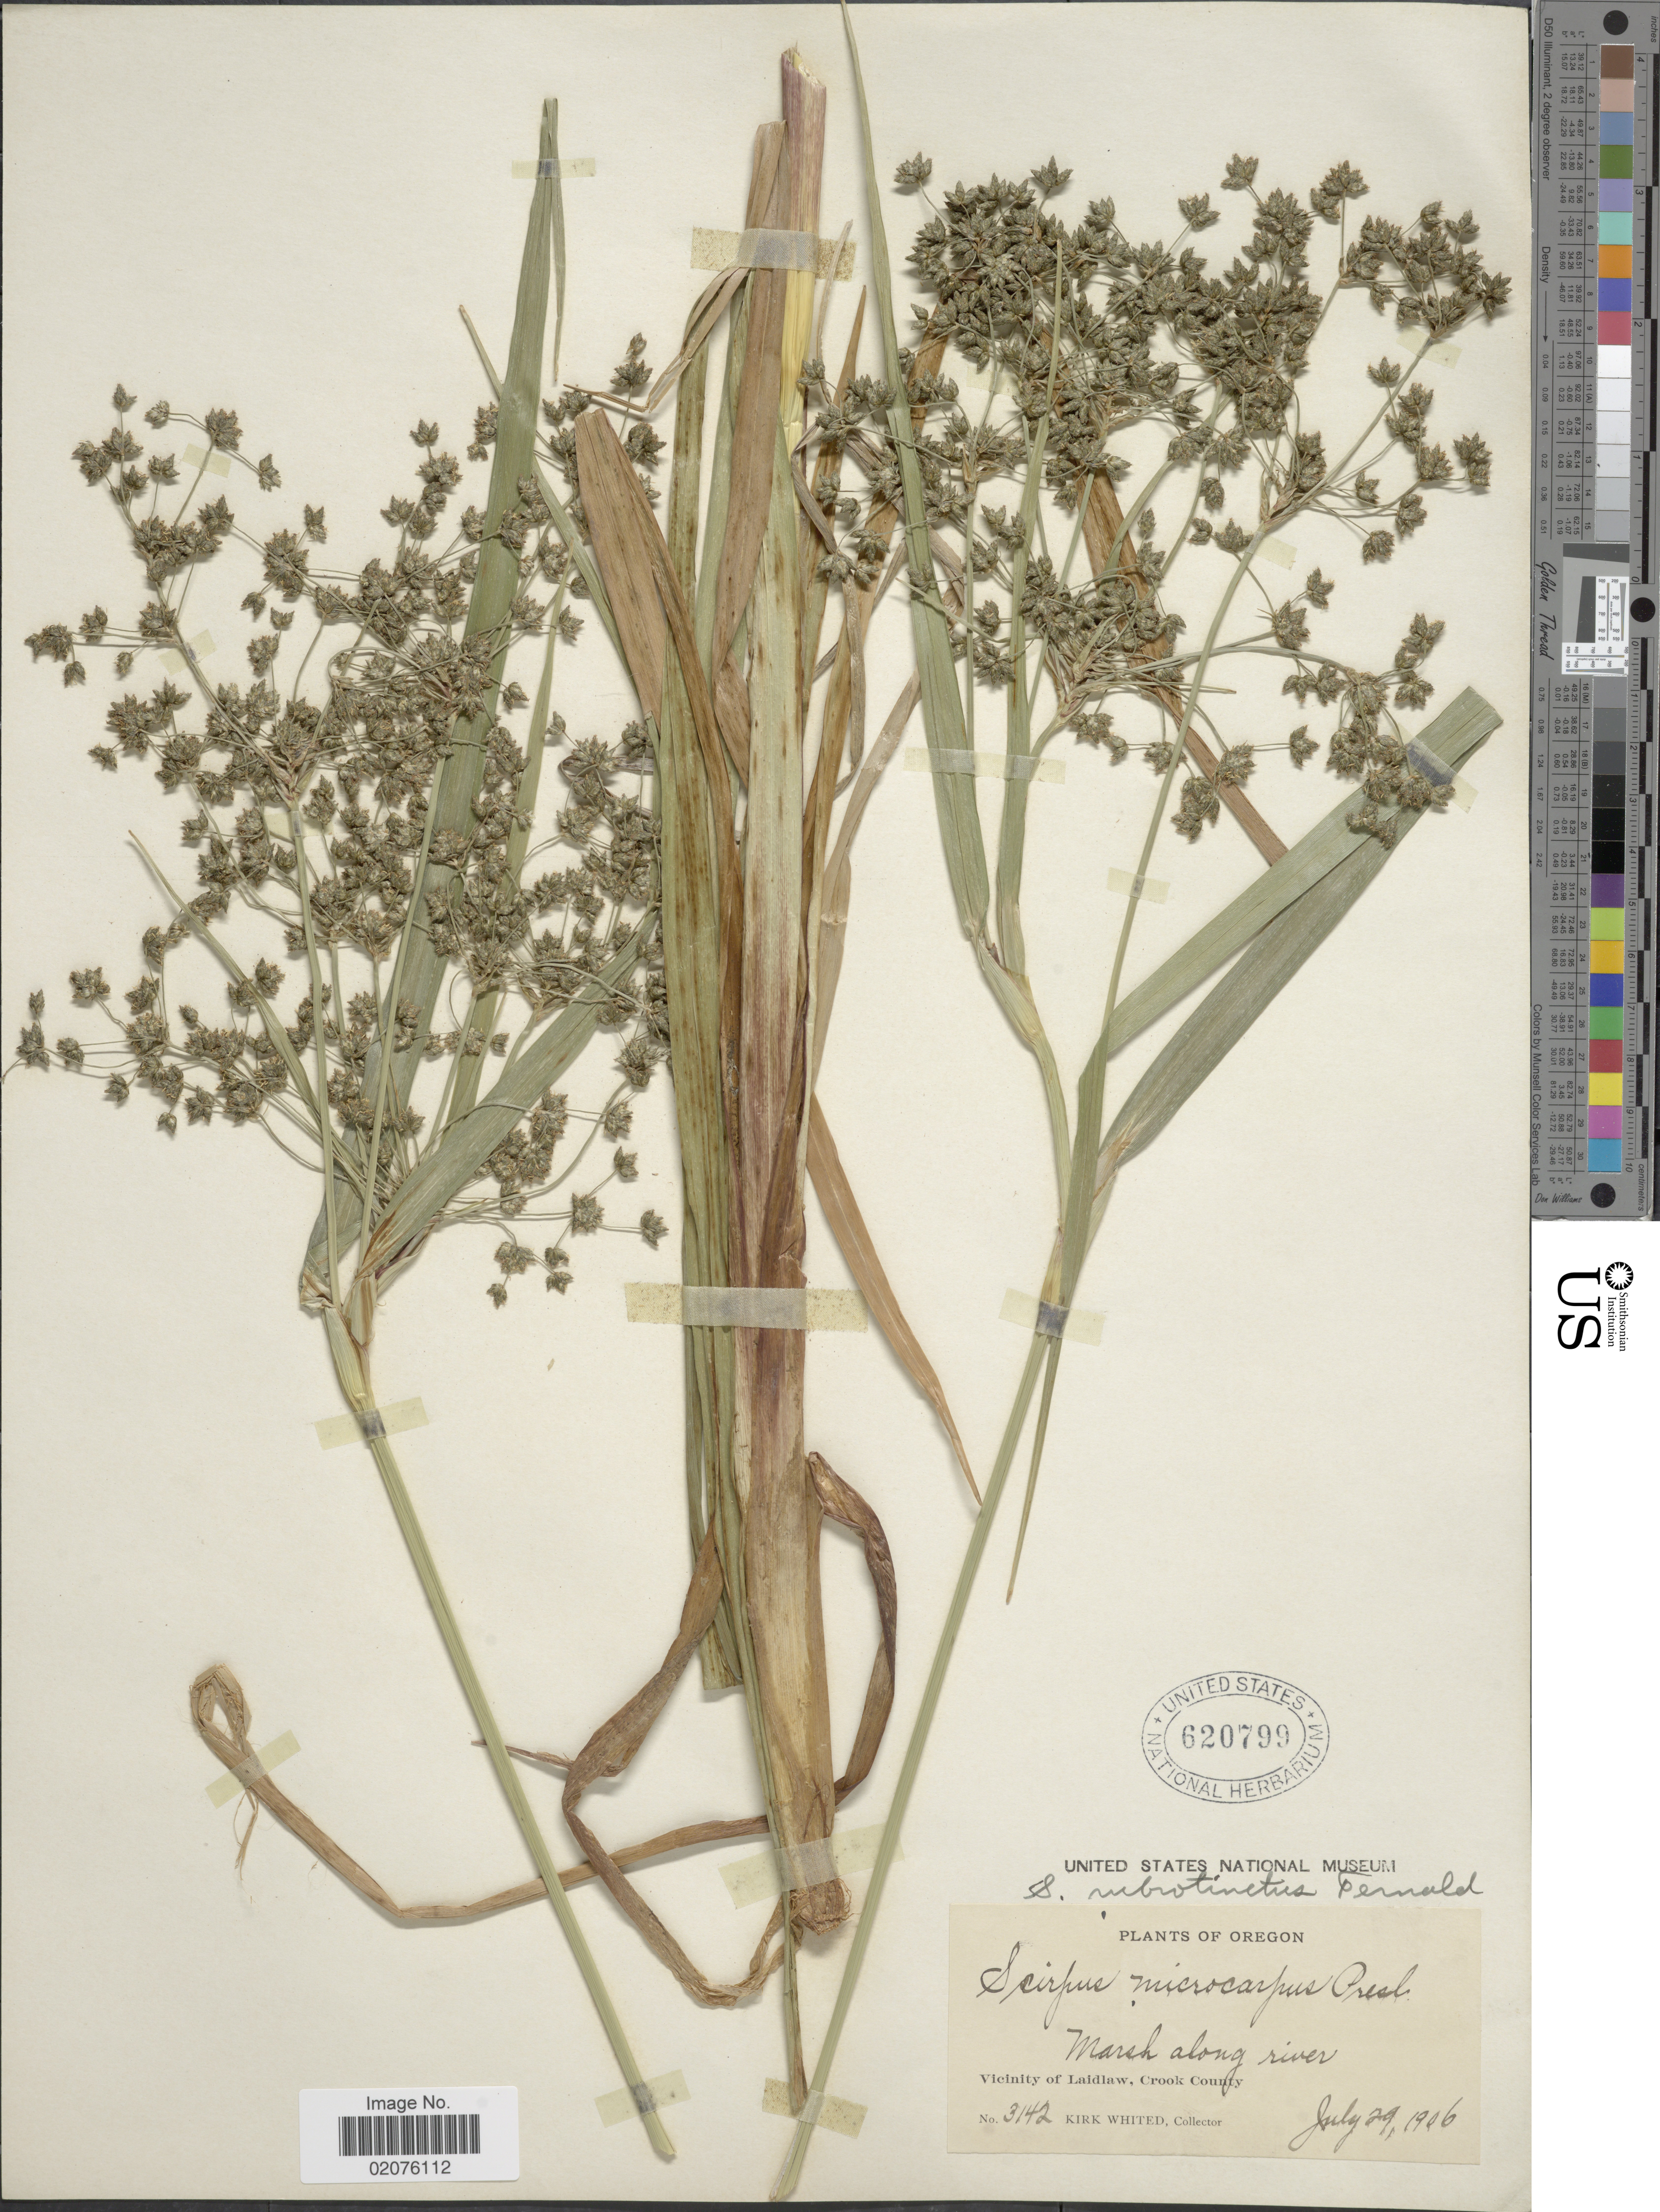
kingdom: Plantae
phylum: Tracheophyta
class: Liliopsida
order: Poales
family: Cyperaceae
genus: Scirpus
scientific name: Scirpus microcarpus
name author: J. Presl & C. Presl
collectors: K. Whited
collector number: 3142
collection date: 1906-07-29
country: United States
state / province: Oregon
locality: Marsh along river, Vicinity of Laidlaw, Crook County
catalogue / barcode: US 620799